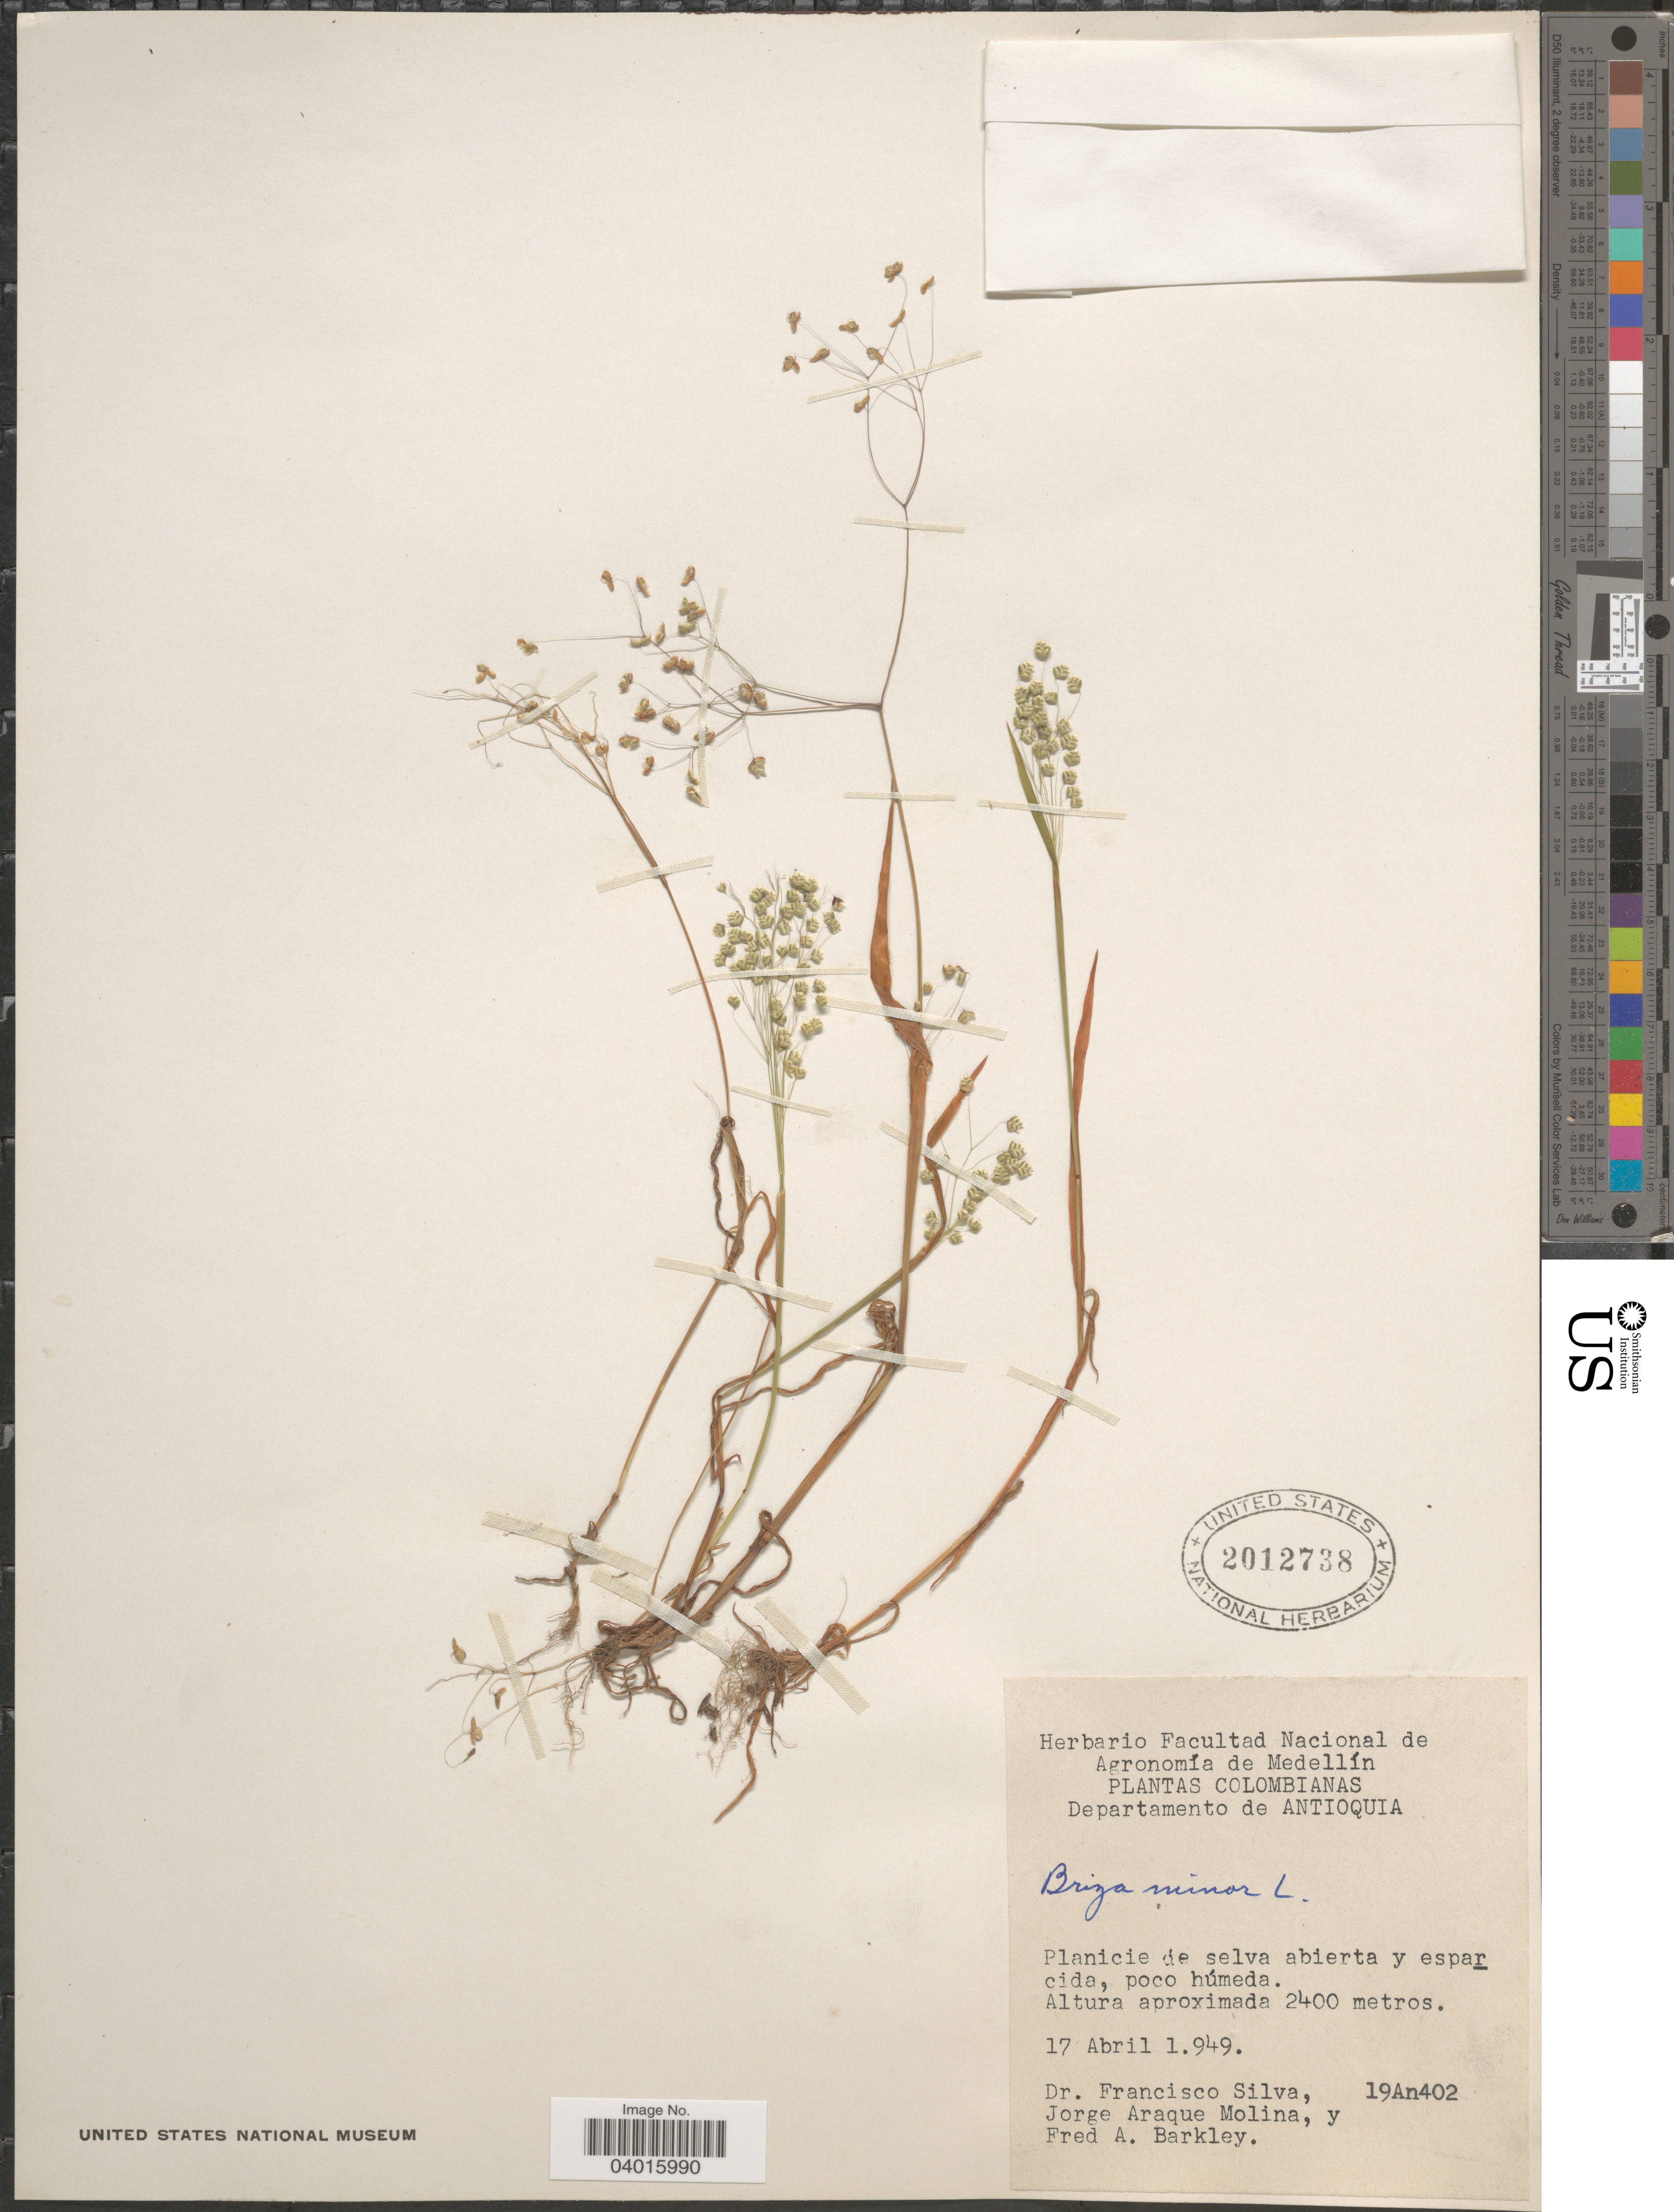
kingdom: Plantae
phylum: Tracheophyta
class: Liliopsida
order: Poales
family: Poaceae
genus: Briza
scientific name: Briza minor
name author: L.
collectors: F. Silva, J. Araque Molina & F. A. Barkley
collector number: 19An402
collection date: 1949-04-17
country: Colombia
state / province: Antioquia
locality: Departamento de Antioquia.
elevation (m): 2400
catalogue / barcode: US 2012738